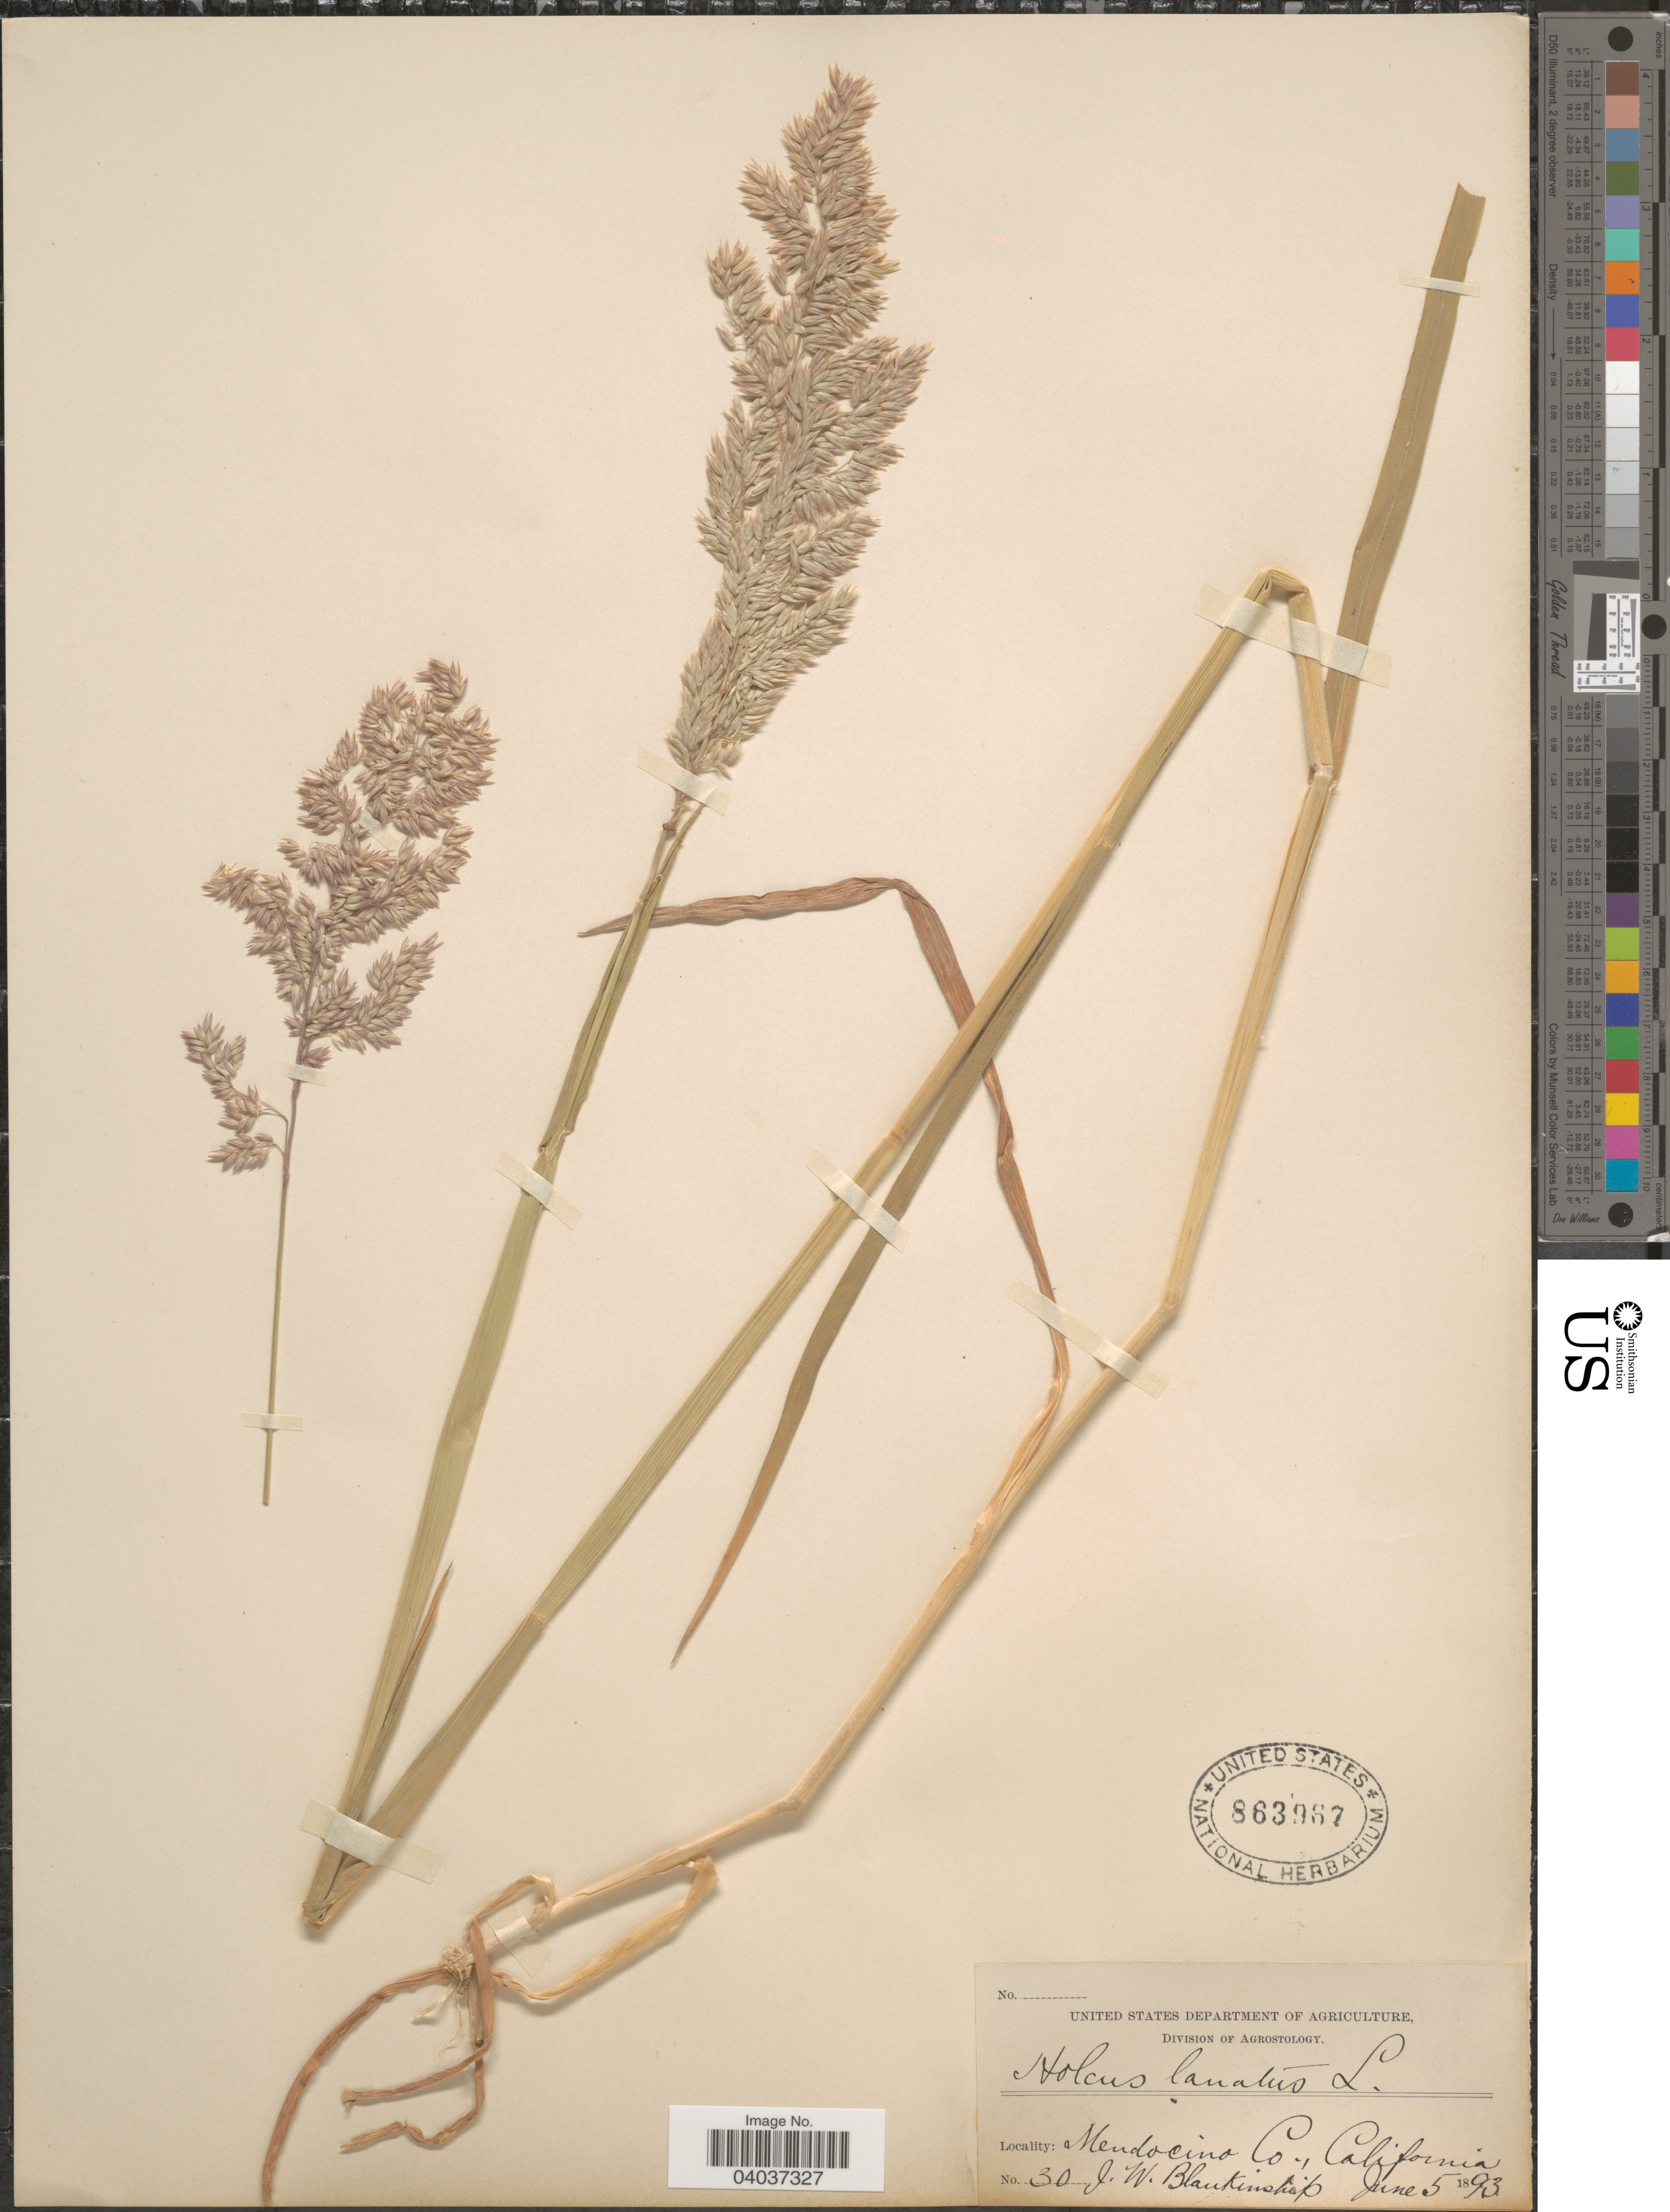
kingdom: Plantae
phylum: Tracheophyta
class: Liliopsida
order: Poales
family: Poaceae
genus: Holcus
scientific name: Holcus lanatus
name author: L.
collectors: J. W. Blankinship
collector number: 30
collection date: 1893-06-05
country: United States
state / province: California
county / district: Mendocino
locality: Mendocino Co.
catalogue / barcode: US 863967